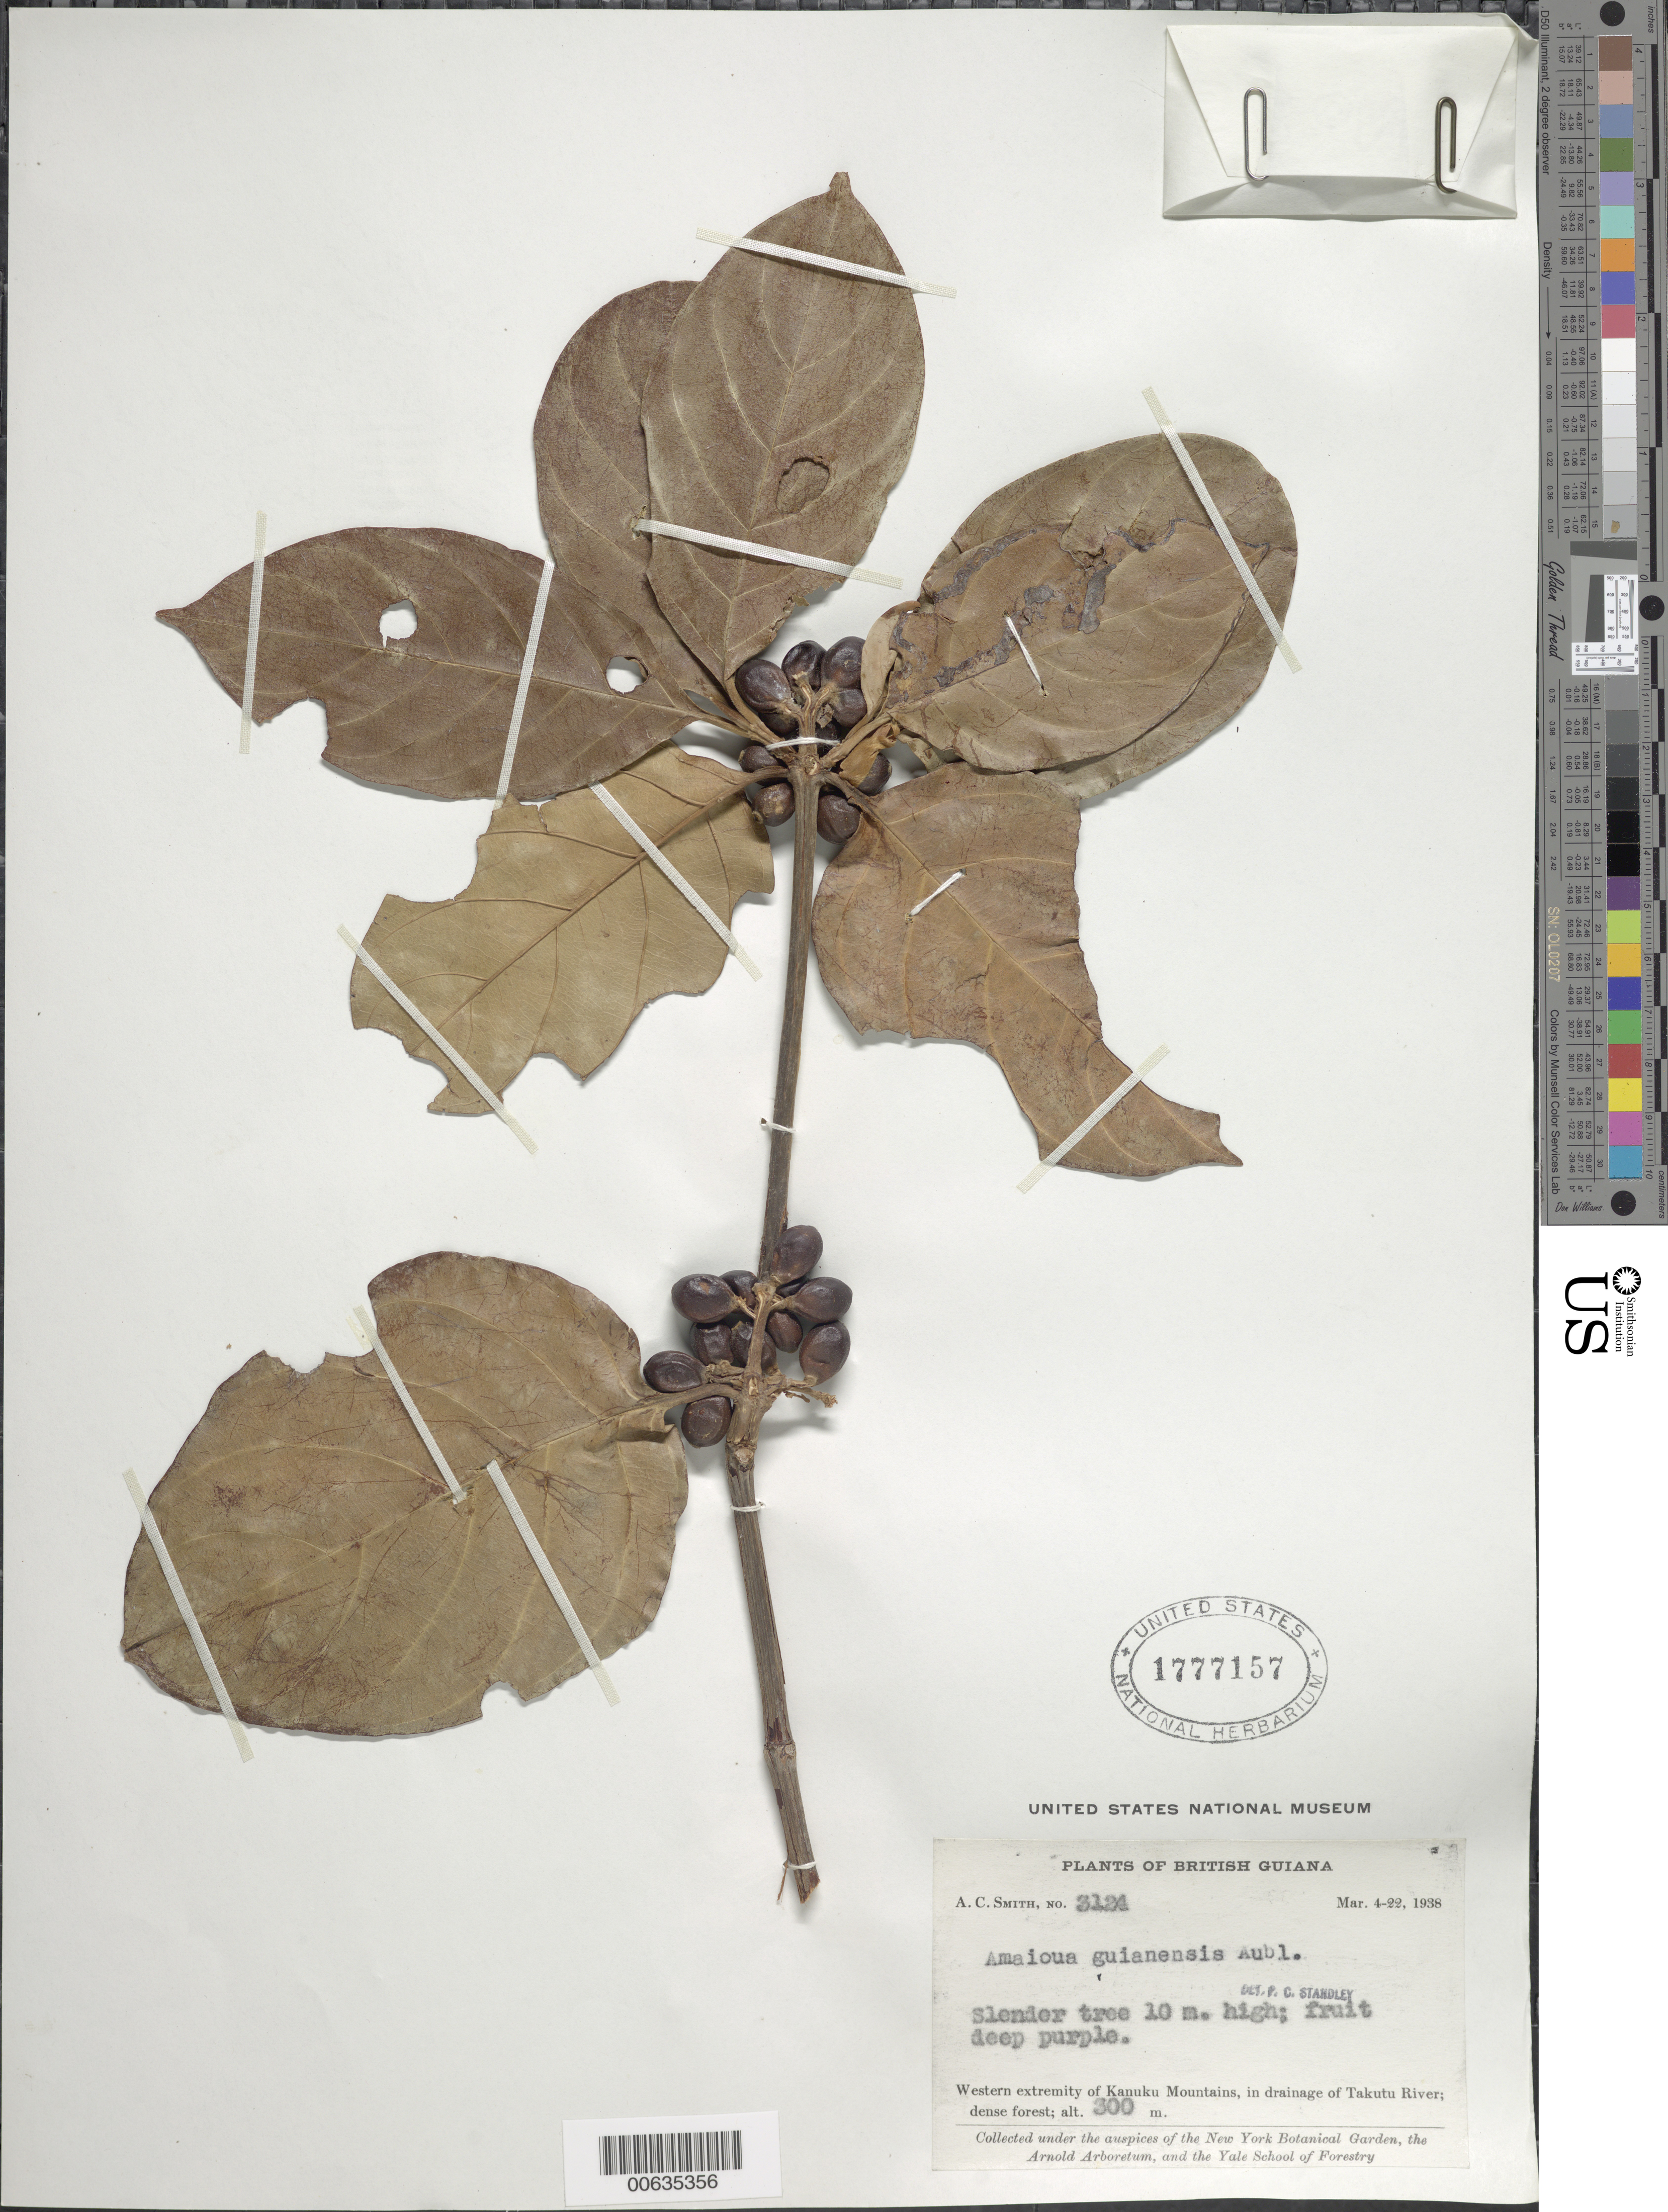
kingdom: Plantae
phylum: Tracheophyta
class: Magnoliopsida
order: Gentianales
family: Rubiaceae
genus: Amaioua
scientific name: Amaioua guianensis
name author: Aubl.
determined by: Standley, Paul C.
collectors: A. C. Smith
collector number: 3124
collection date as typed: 4-Mar-38 to 22-Mar-38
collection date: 1938-03-04/1938-03-22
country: Guyana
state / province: U. Takutu-U. Essequibo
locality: Kanuku Mts., drainage of Takutu R., western extremity of Kanuku Mountains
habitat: Dense forest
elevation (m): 300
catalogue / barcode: US 1777157